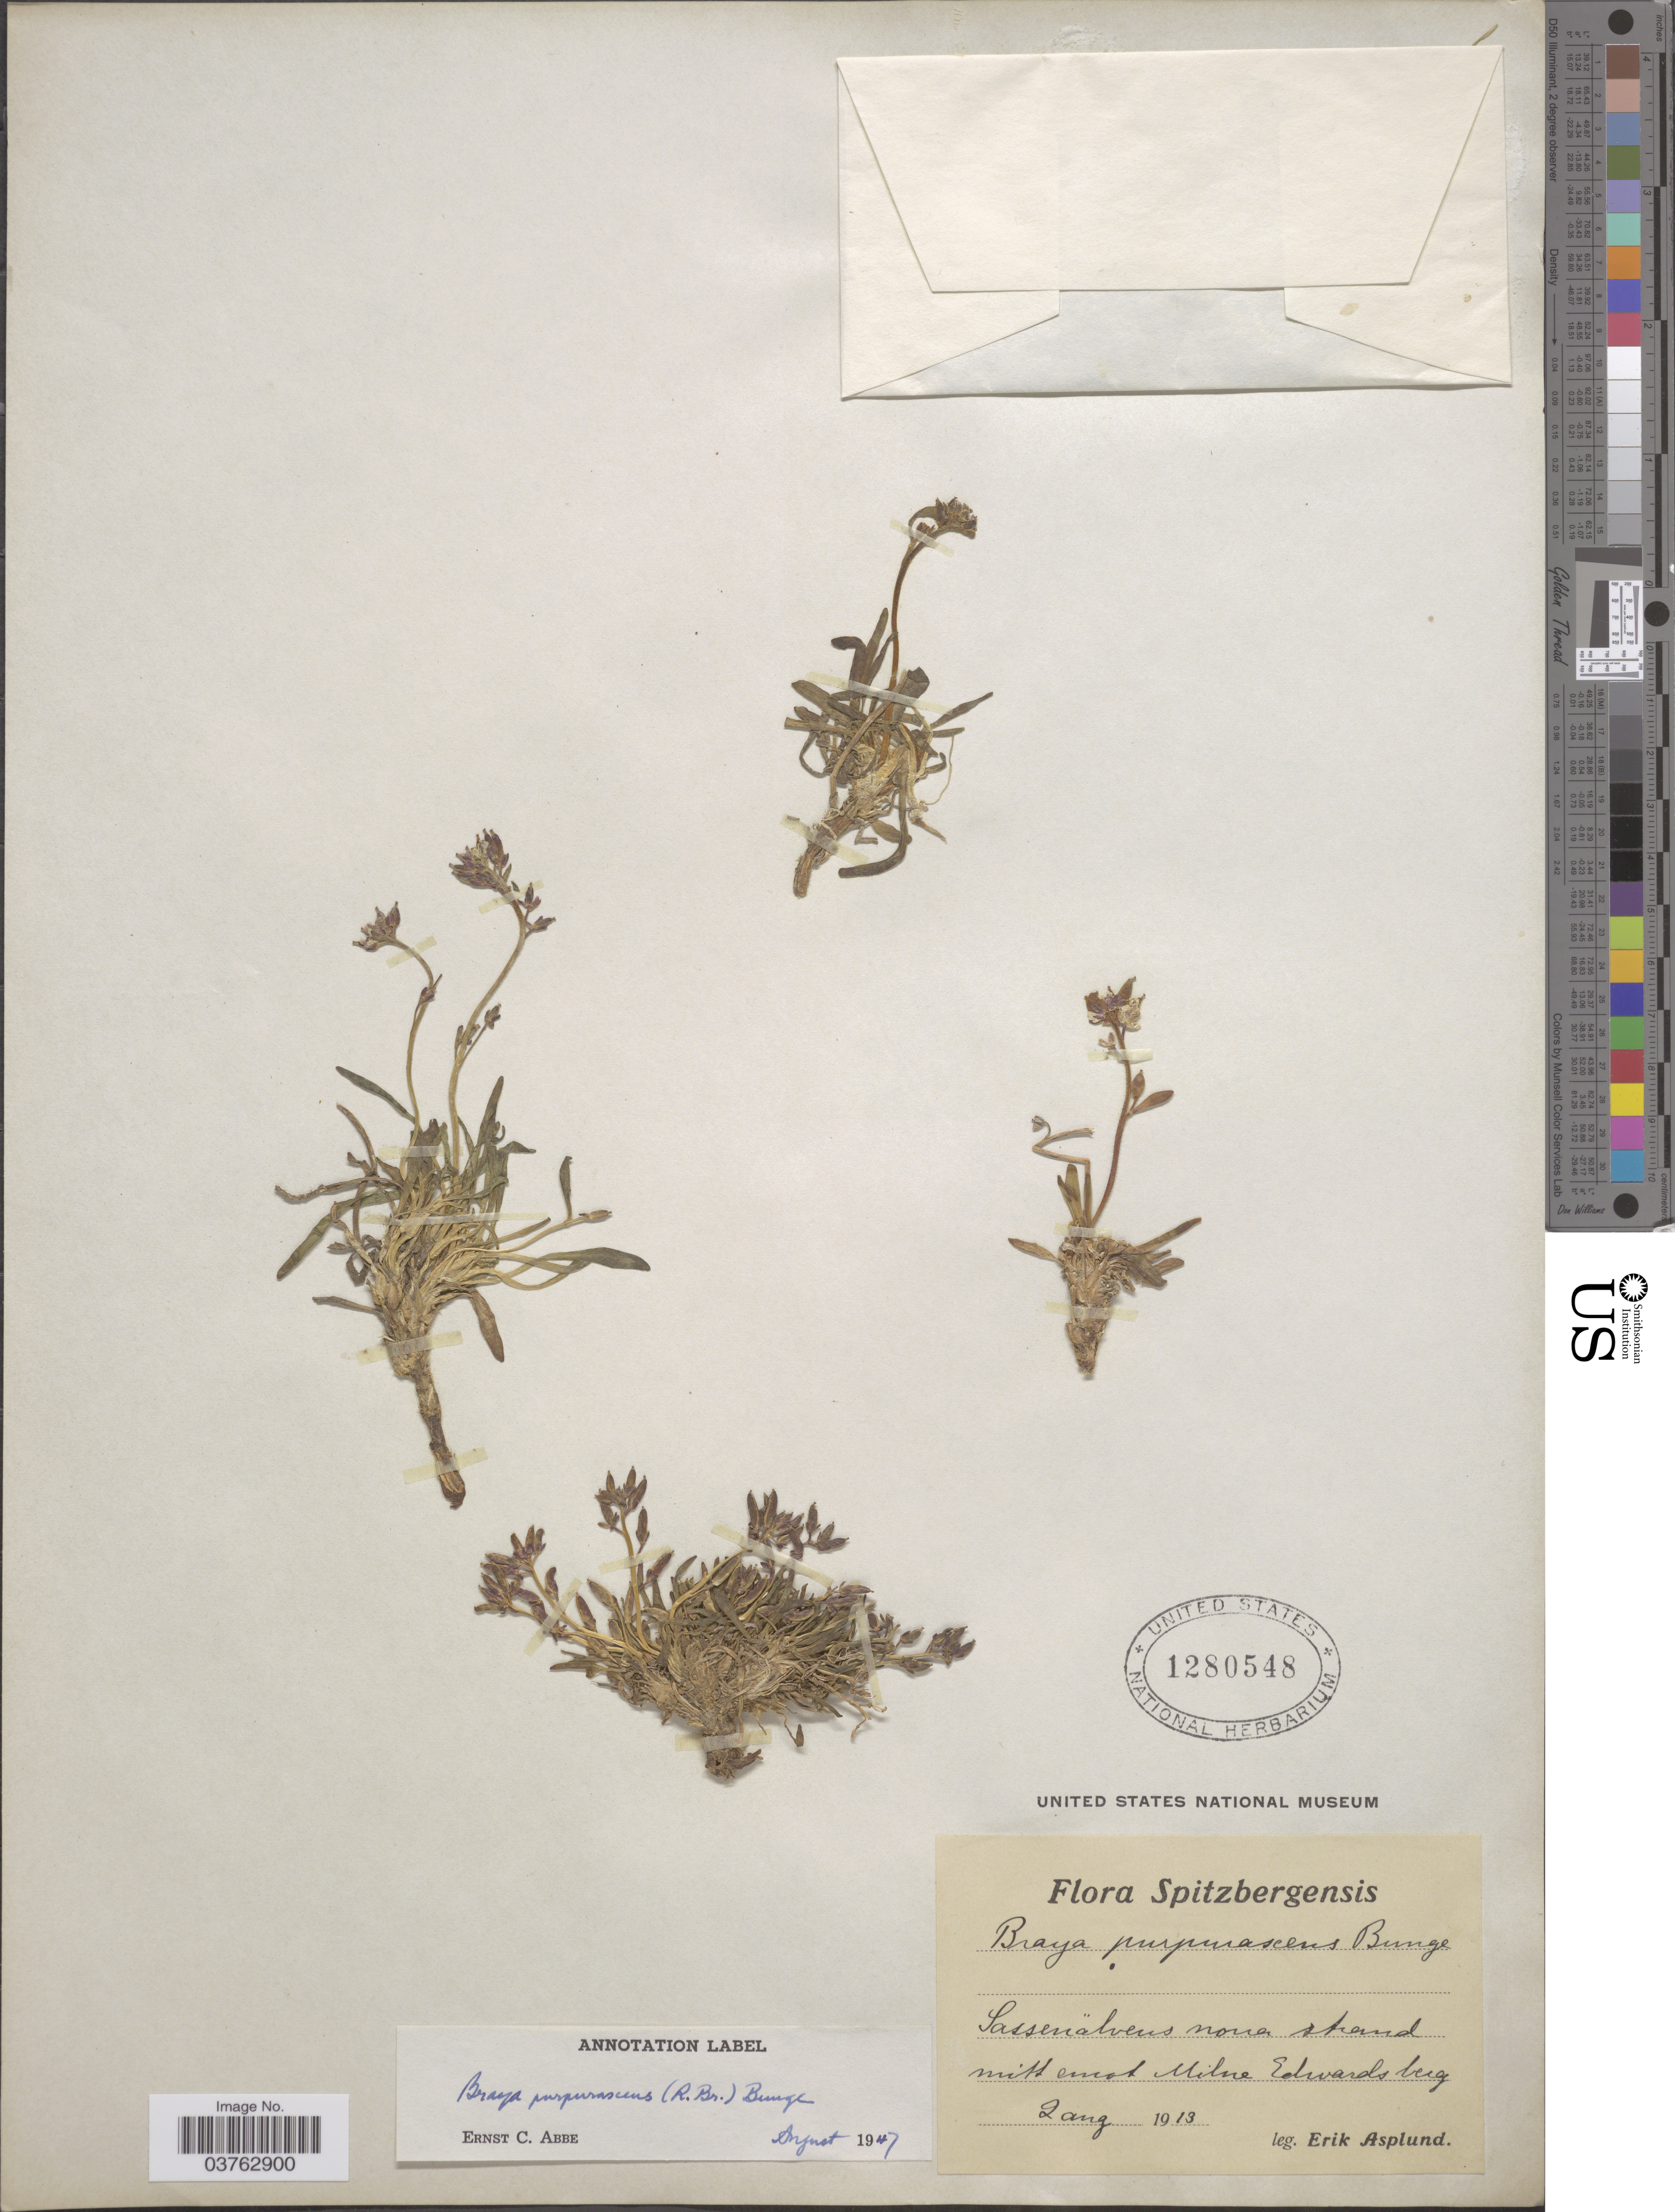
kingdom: Plantae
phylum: Tracheophyta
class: Magnoliopsida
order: Brassicales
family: Brassicaceae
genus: Braya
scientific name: Braya purpurascens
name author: (R. Br.) Bunge ex Ledeb.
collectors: E. Asplund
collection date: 1913-08-02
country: Norway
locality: Spitzbergensis. Sassenälvens norra strand mittemot Milne Edwardsberg.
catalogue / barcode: US 1280548